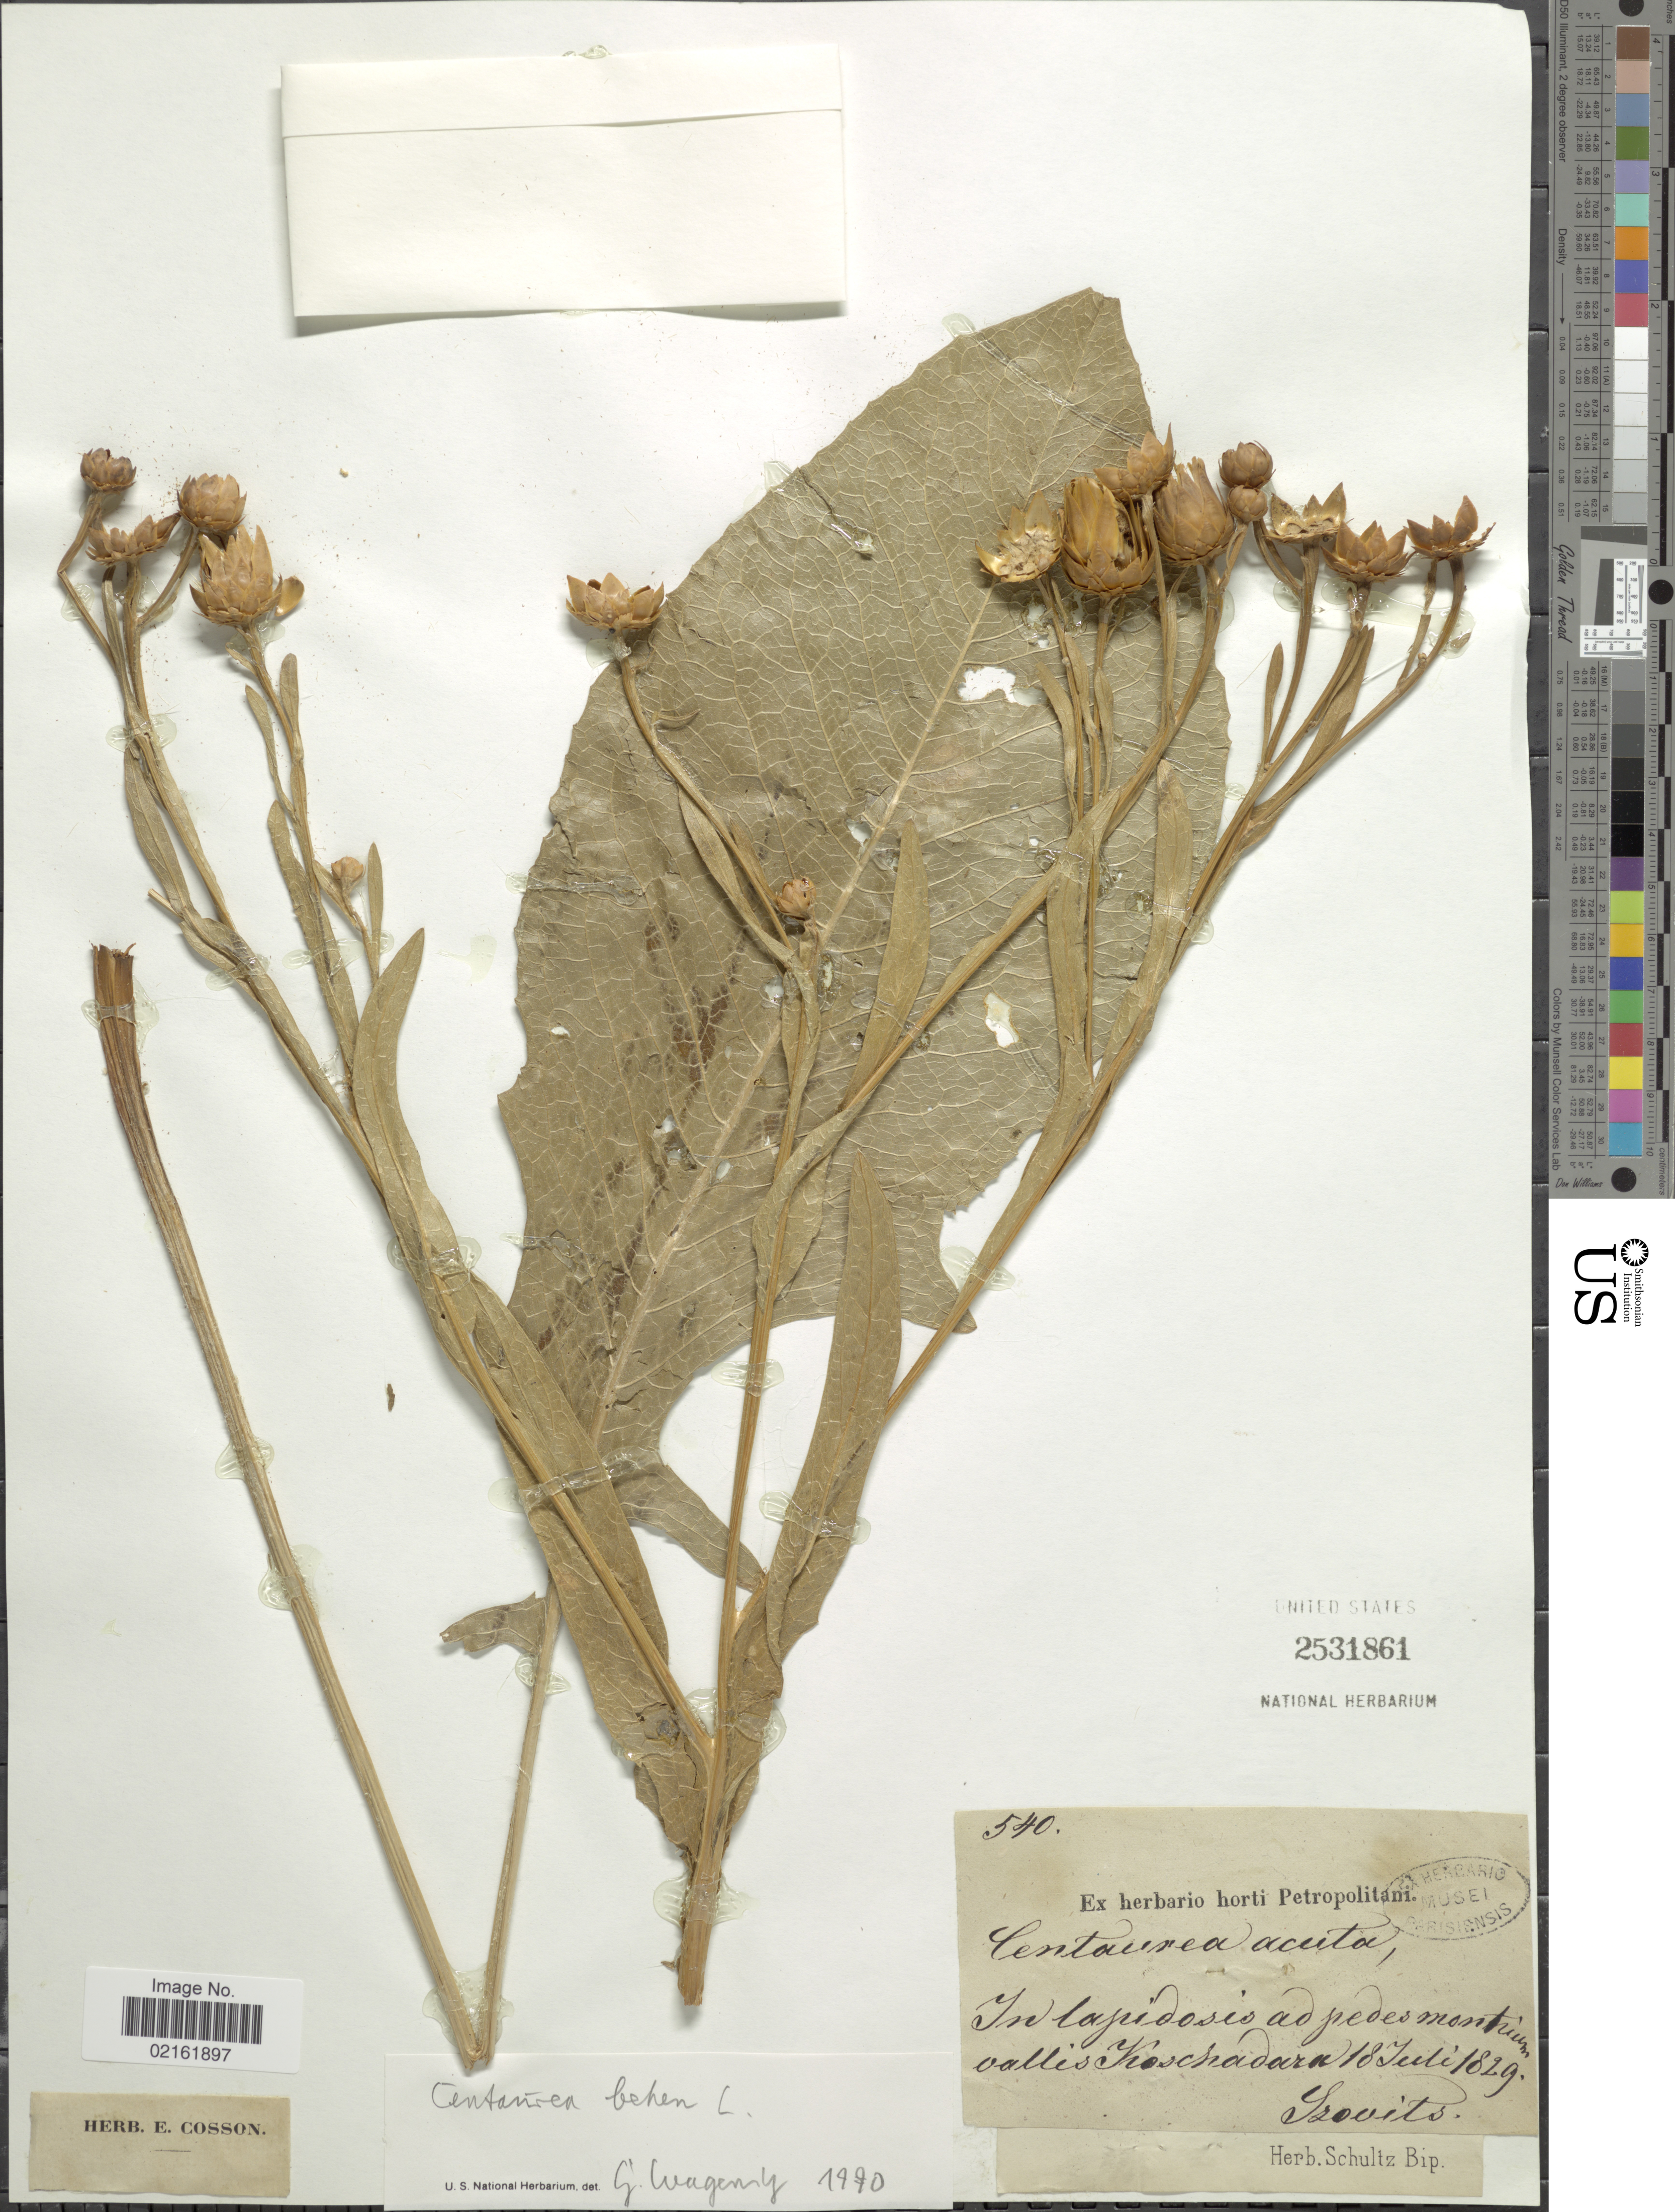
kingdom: Plantae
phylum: Tracheophyta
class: Magnoliopsida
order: Asterales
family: Asteraceae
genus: Centaurea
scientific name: Centaurea behen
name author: L.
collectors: Szovits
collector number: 540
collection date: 1829-07-18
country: Azerbaijan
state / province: Nakhchivan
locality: In lapidosis ad pedes montium vallis Koschadarm [interpreted]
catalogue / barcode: US 2531861